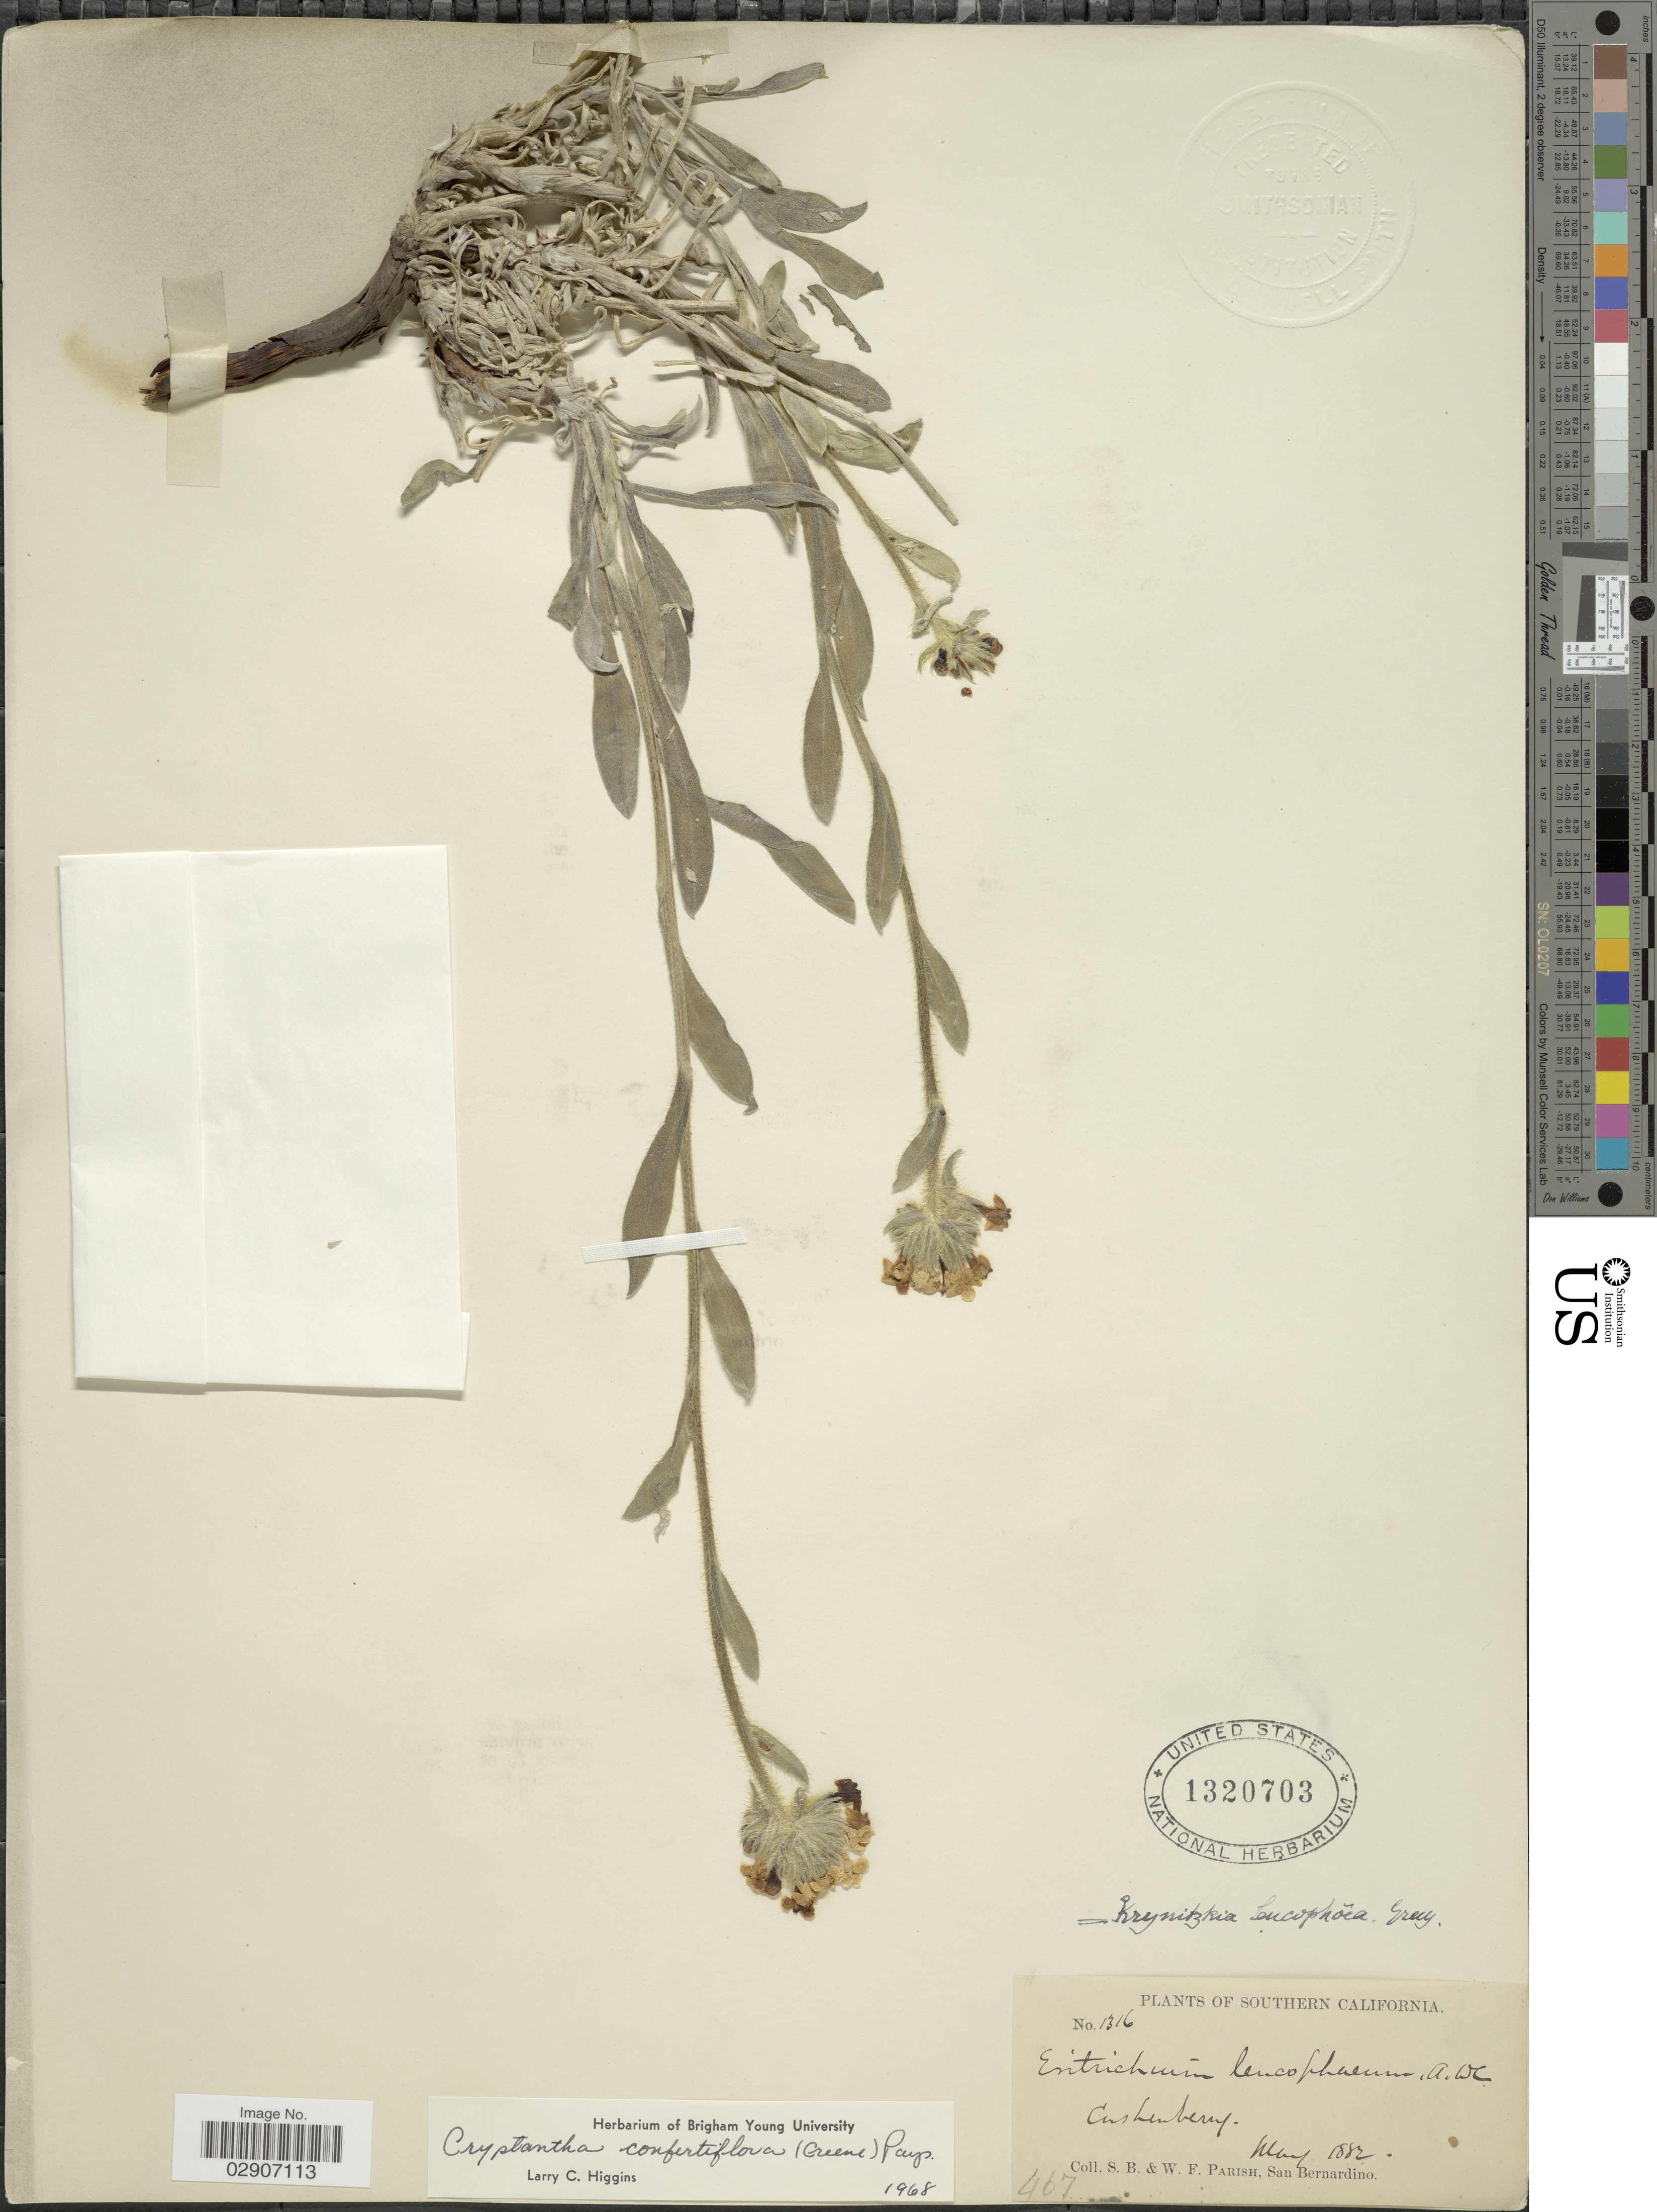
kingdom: Plantae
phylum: Tracheophyta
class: Magnoliopsida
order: Boraginales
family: Boraginaceae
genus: Cryptantha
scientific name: Cryptantha confertiflora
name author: (Greene) Payson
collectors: S. B. Parish & W. F. Parish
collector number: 1316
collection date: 1882-05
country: United States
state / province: California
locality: Southern California. Cushenbury.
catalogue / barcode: US 1320703